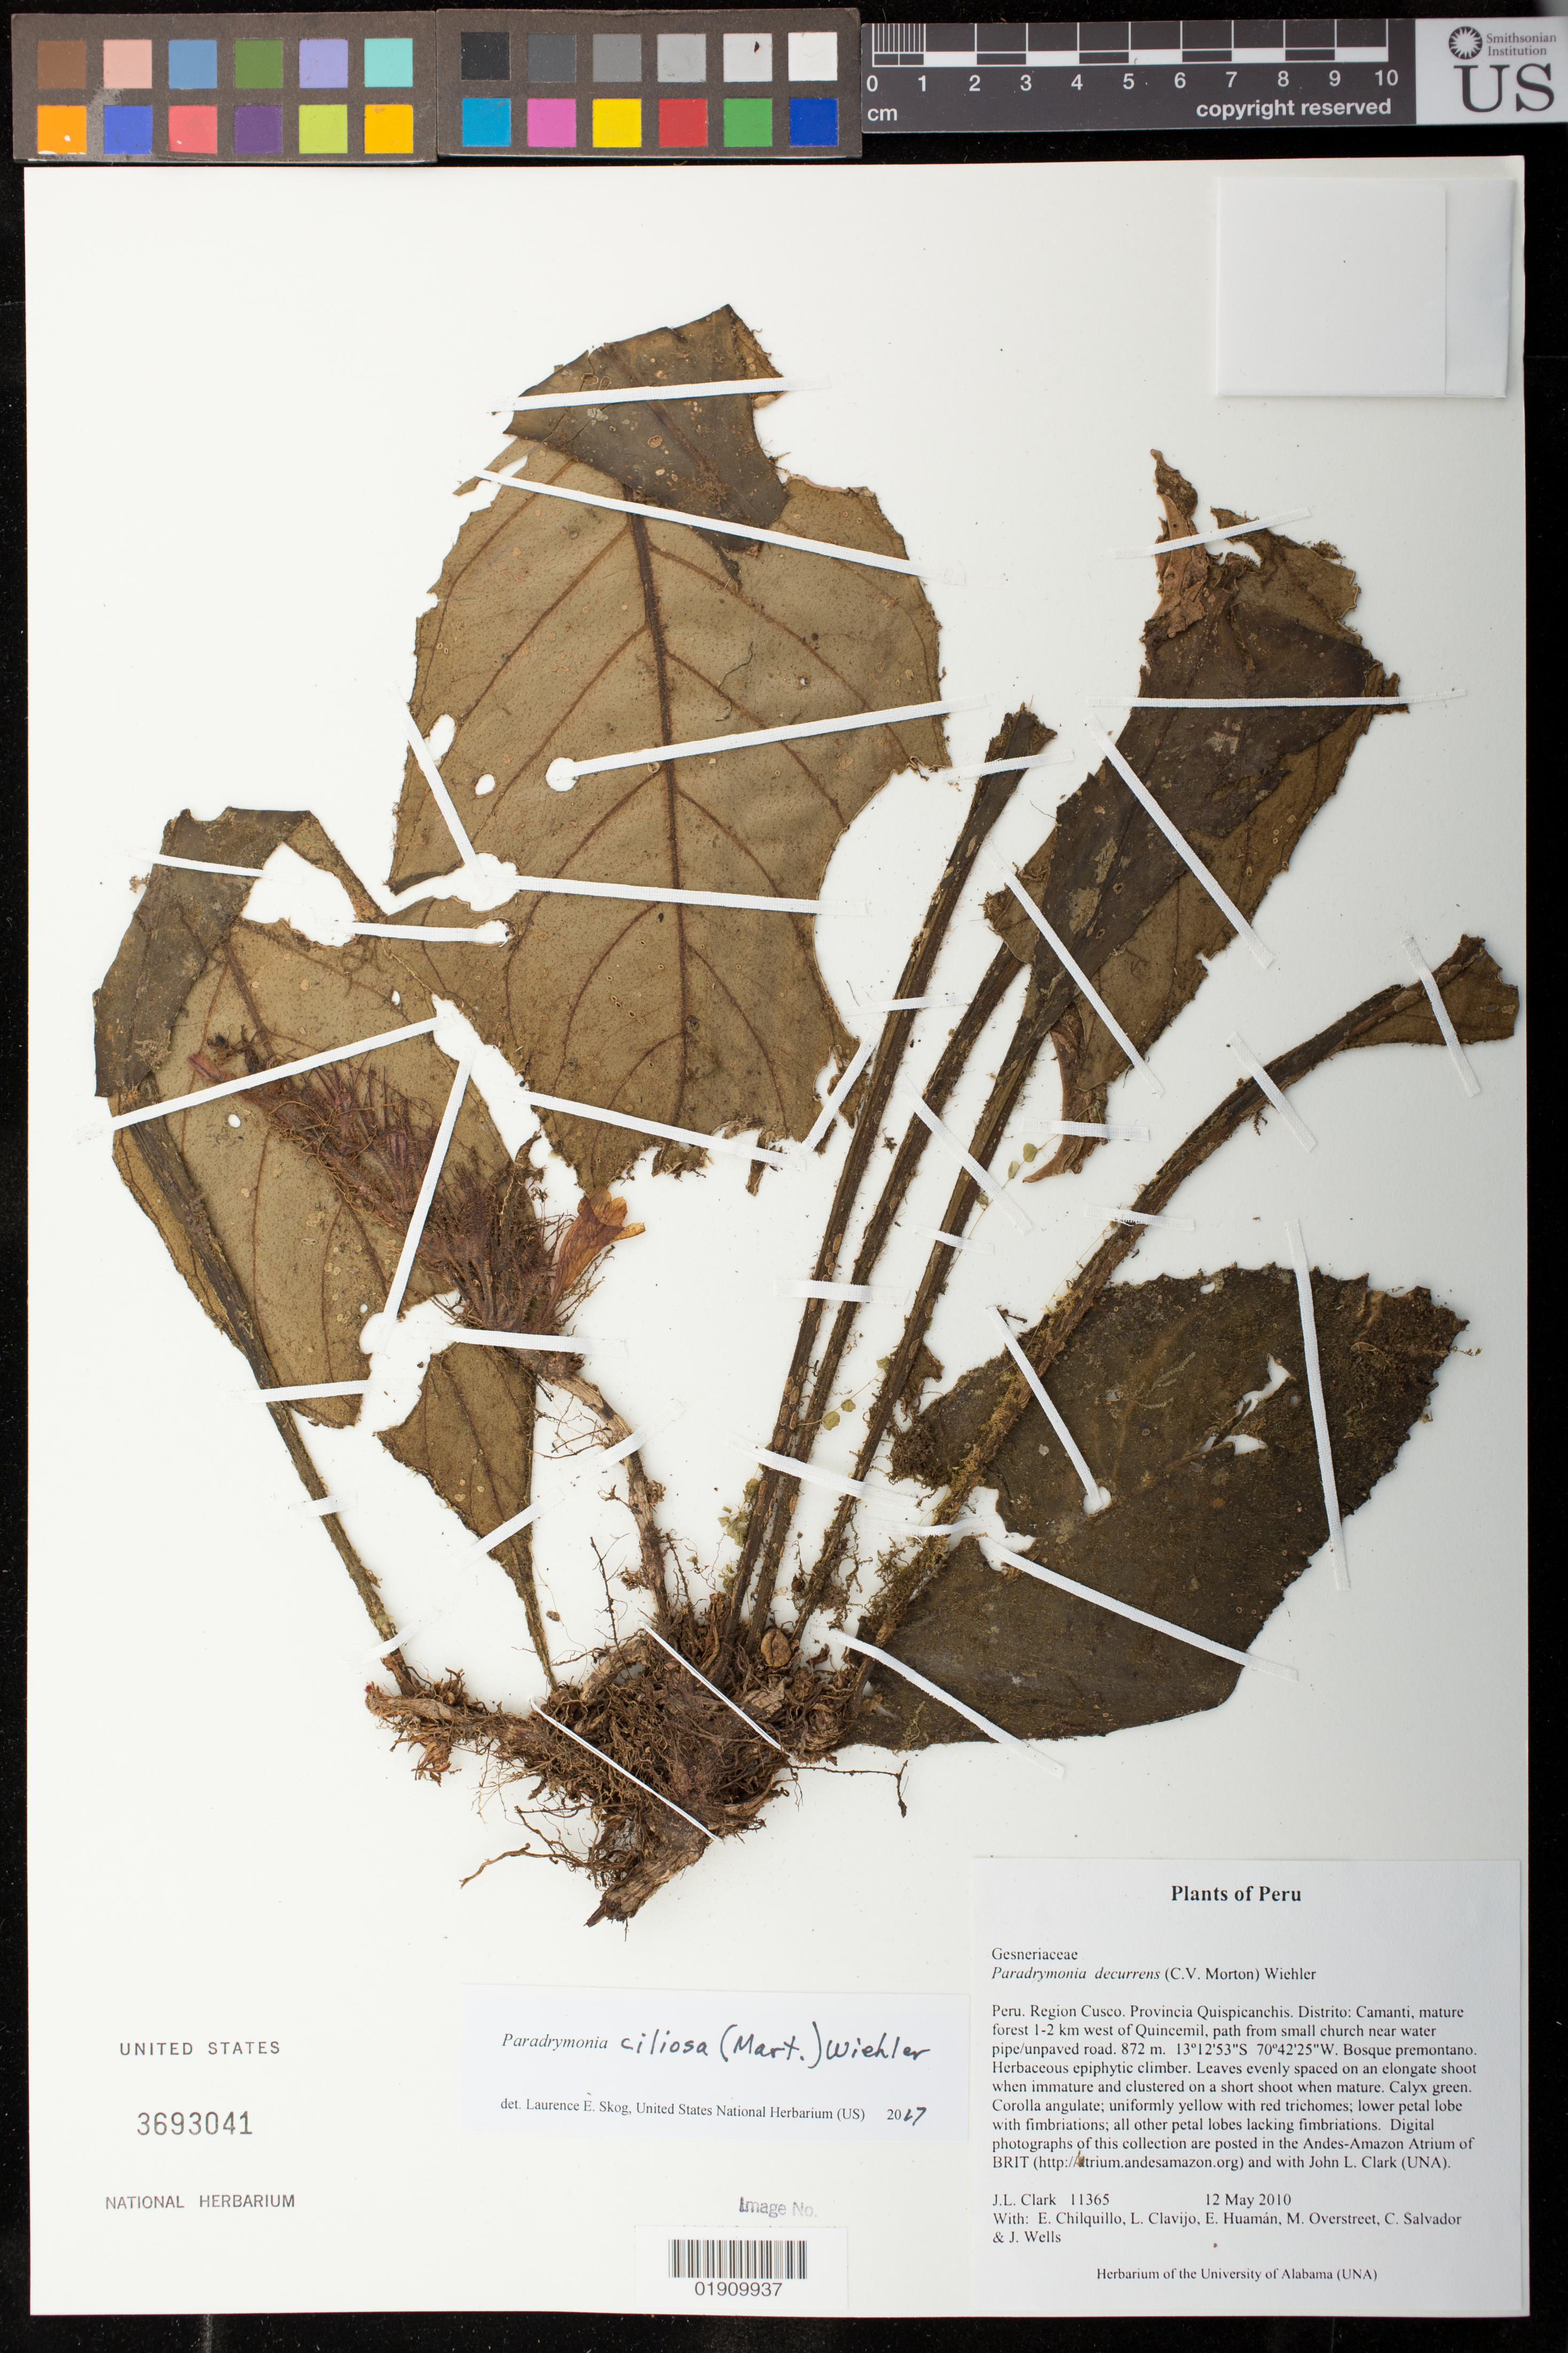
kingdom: Plantae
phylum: Tracheophyta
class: Magnoliopsida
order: Lamiales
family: Gesneriaceae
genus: Paradrymonia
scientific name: Paradrymonia ciliosa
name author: (Mart.) Wiehler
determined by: Skog, Laurence E.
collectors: J. L. Clark, E. Chilquillo, L. Clavijo, E. Huamán, M. Overstreet, C. Salvador & J. Wells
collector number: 11365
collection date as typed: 12 May 2010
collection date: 2010-05-12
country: Peru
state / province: Cusco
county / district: Quispicanchis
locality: Peru. Region Cusco. Provincia Quispicanchis. Distrito: Camanti, mature forest 1-2 km west of Quincemil, path from small church near water pipe/unpaved road.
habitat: Bosque premontano.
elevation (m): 872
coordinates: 13°12'53"S, 70°42'25"W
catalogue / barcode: US 3693041